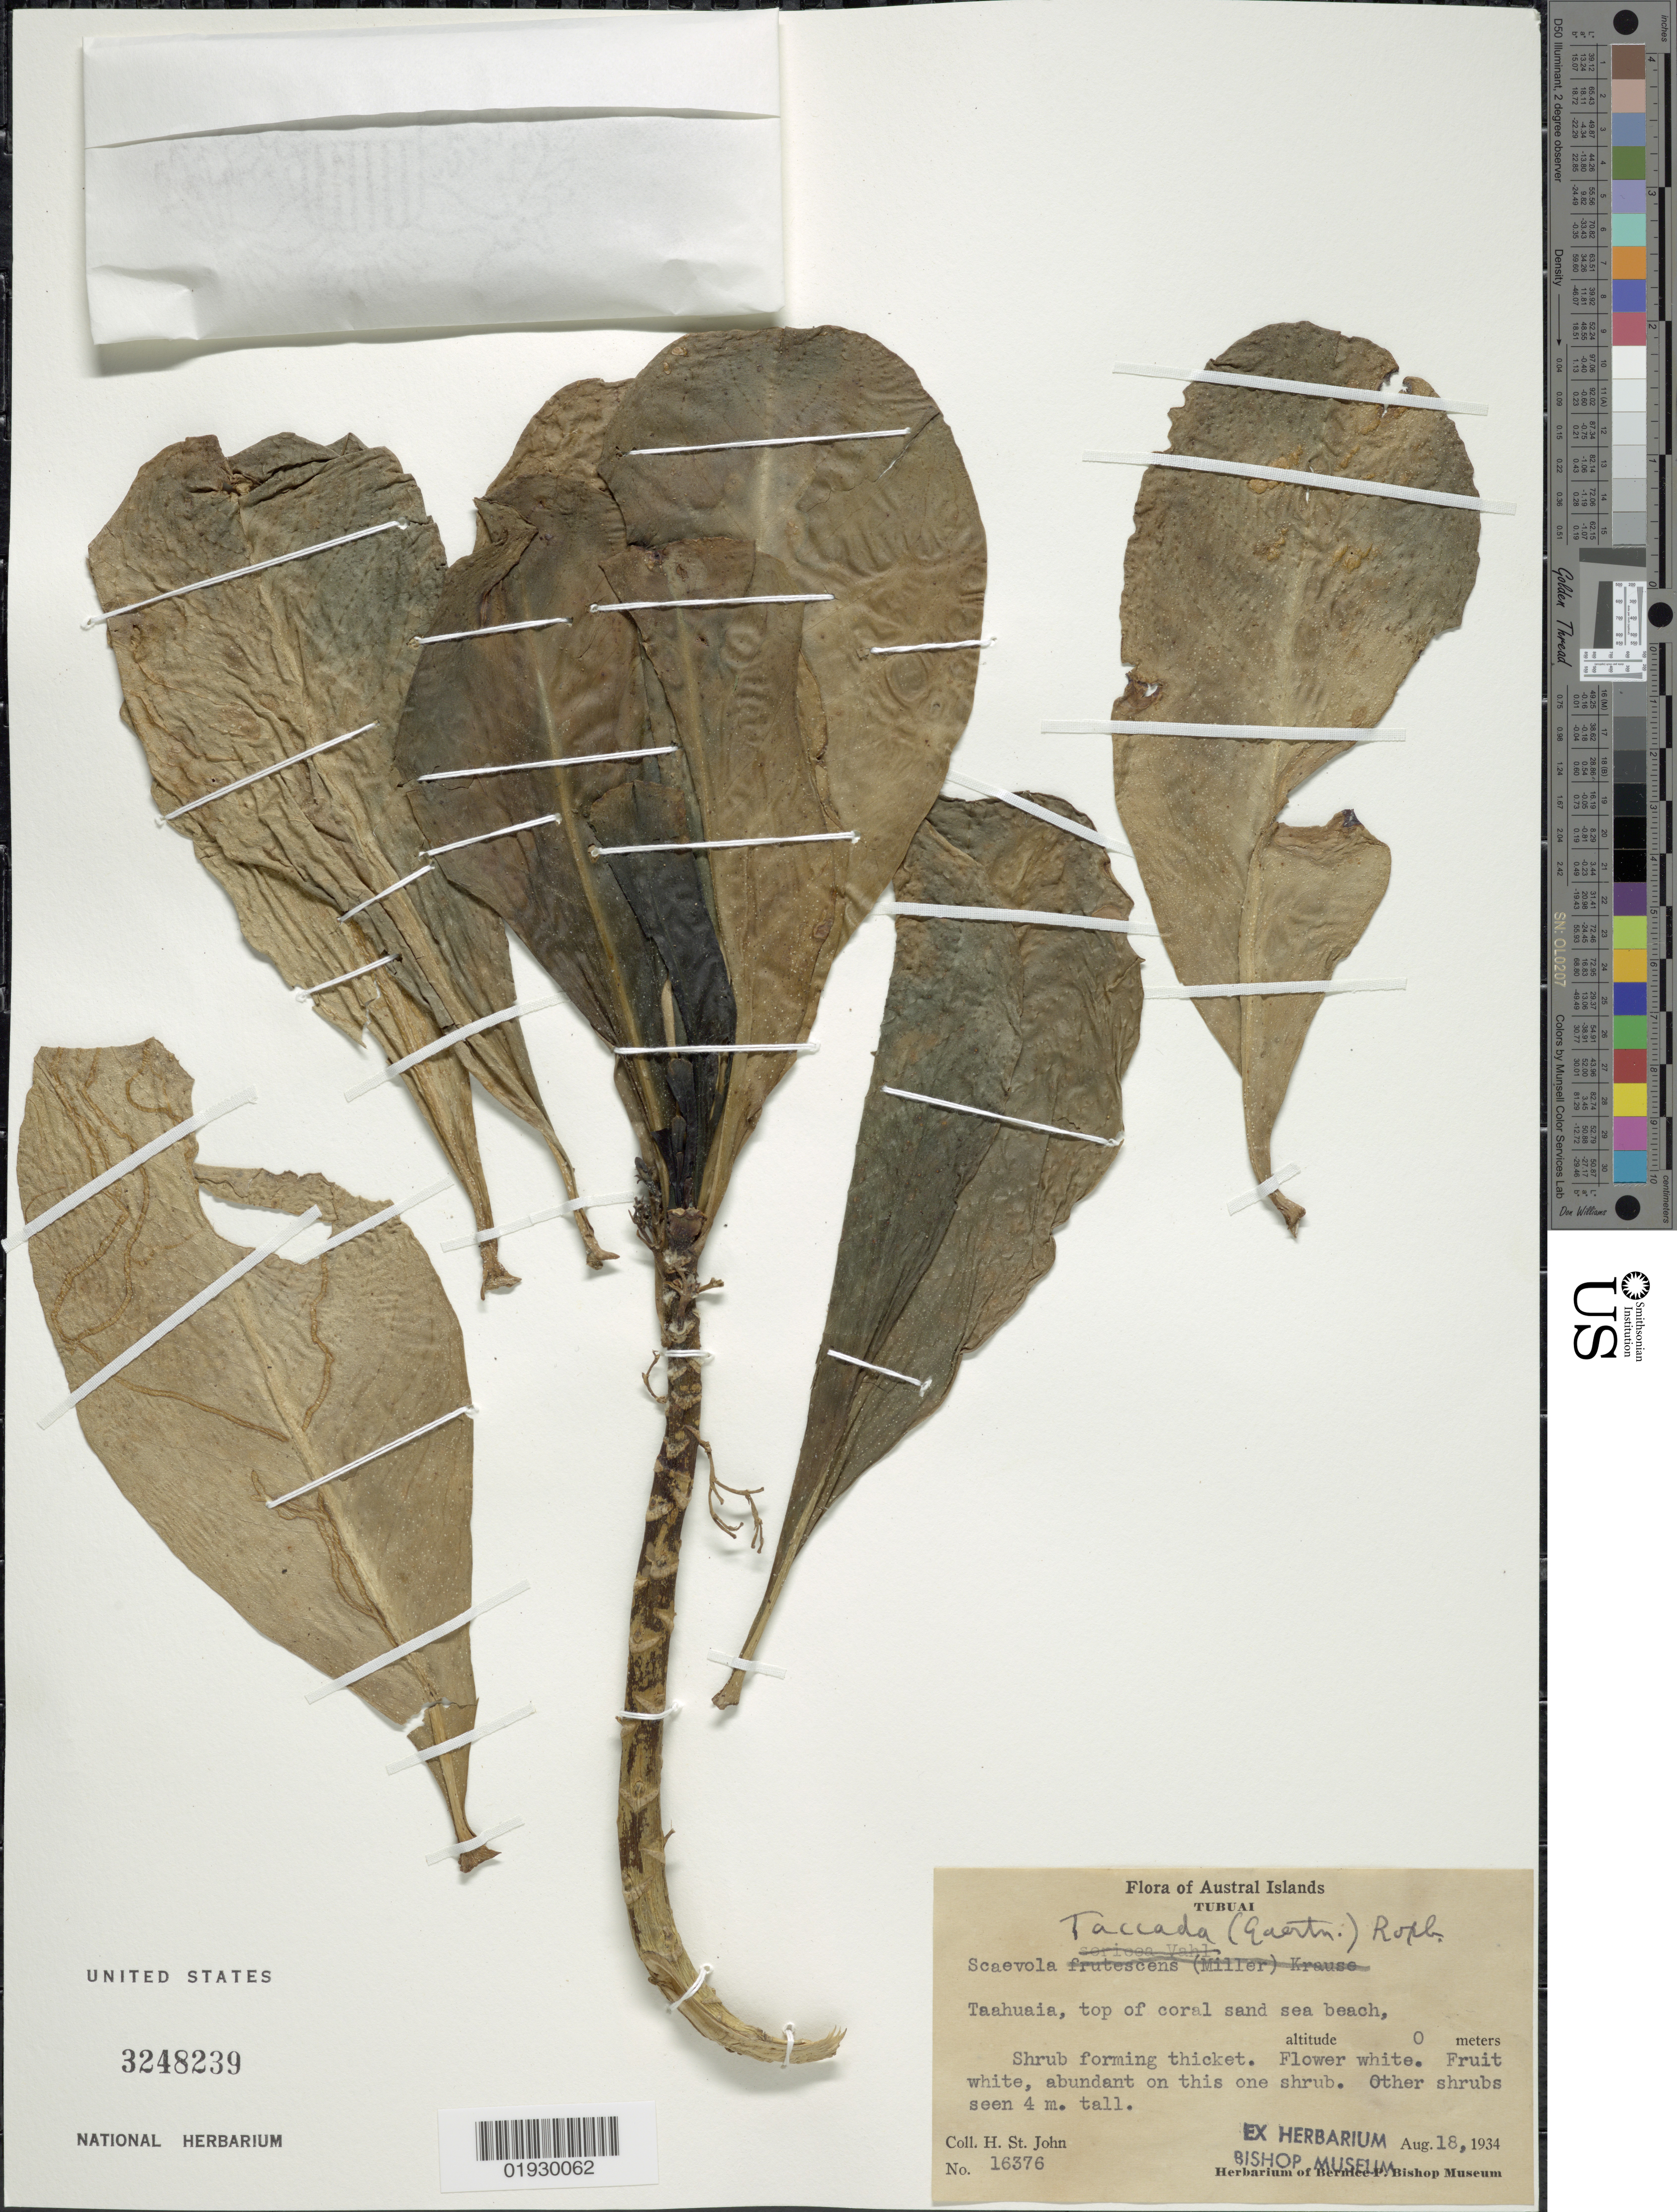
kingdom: Plantae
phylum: Tracheophyta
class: Magnoliopsida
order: Asterales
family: Goodeniaceae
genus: Scaevola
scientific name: Scaevola taccada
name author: (Gaertn.) Roxb.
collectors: H. St. John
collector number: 16376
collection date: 1934-08-18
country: French Polynesia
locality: Austral Islands, Tubuai, Taahuaia.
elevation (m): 0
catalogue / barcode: US 3248239